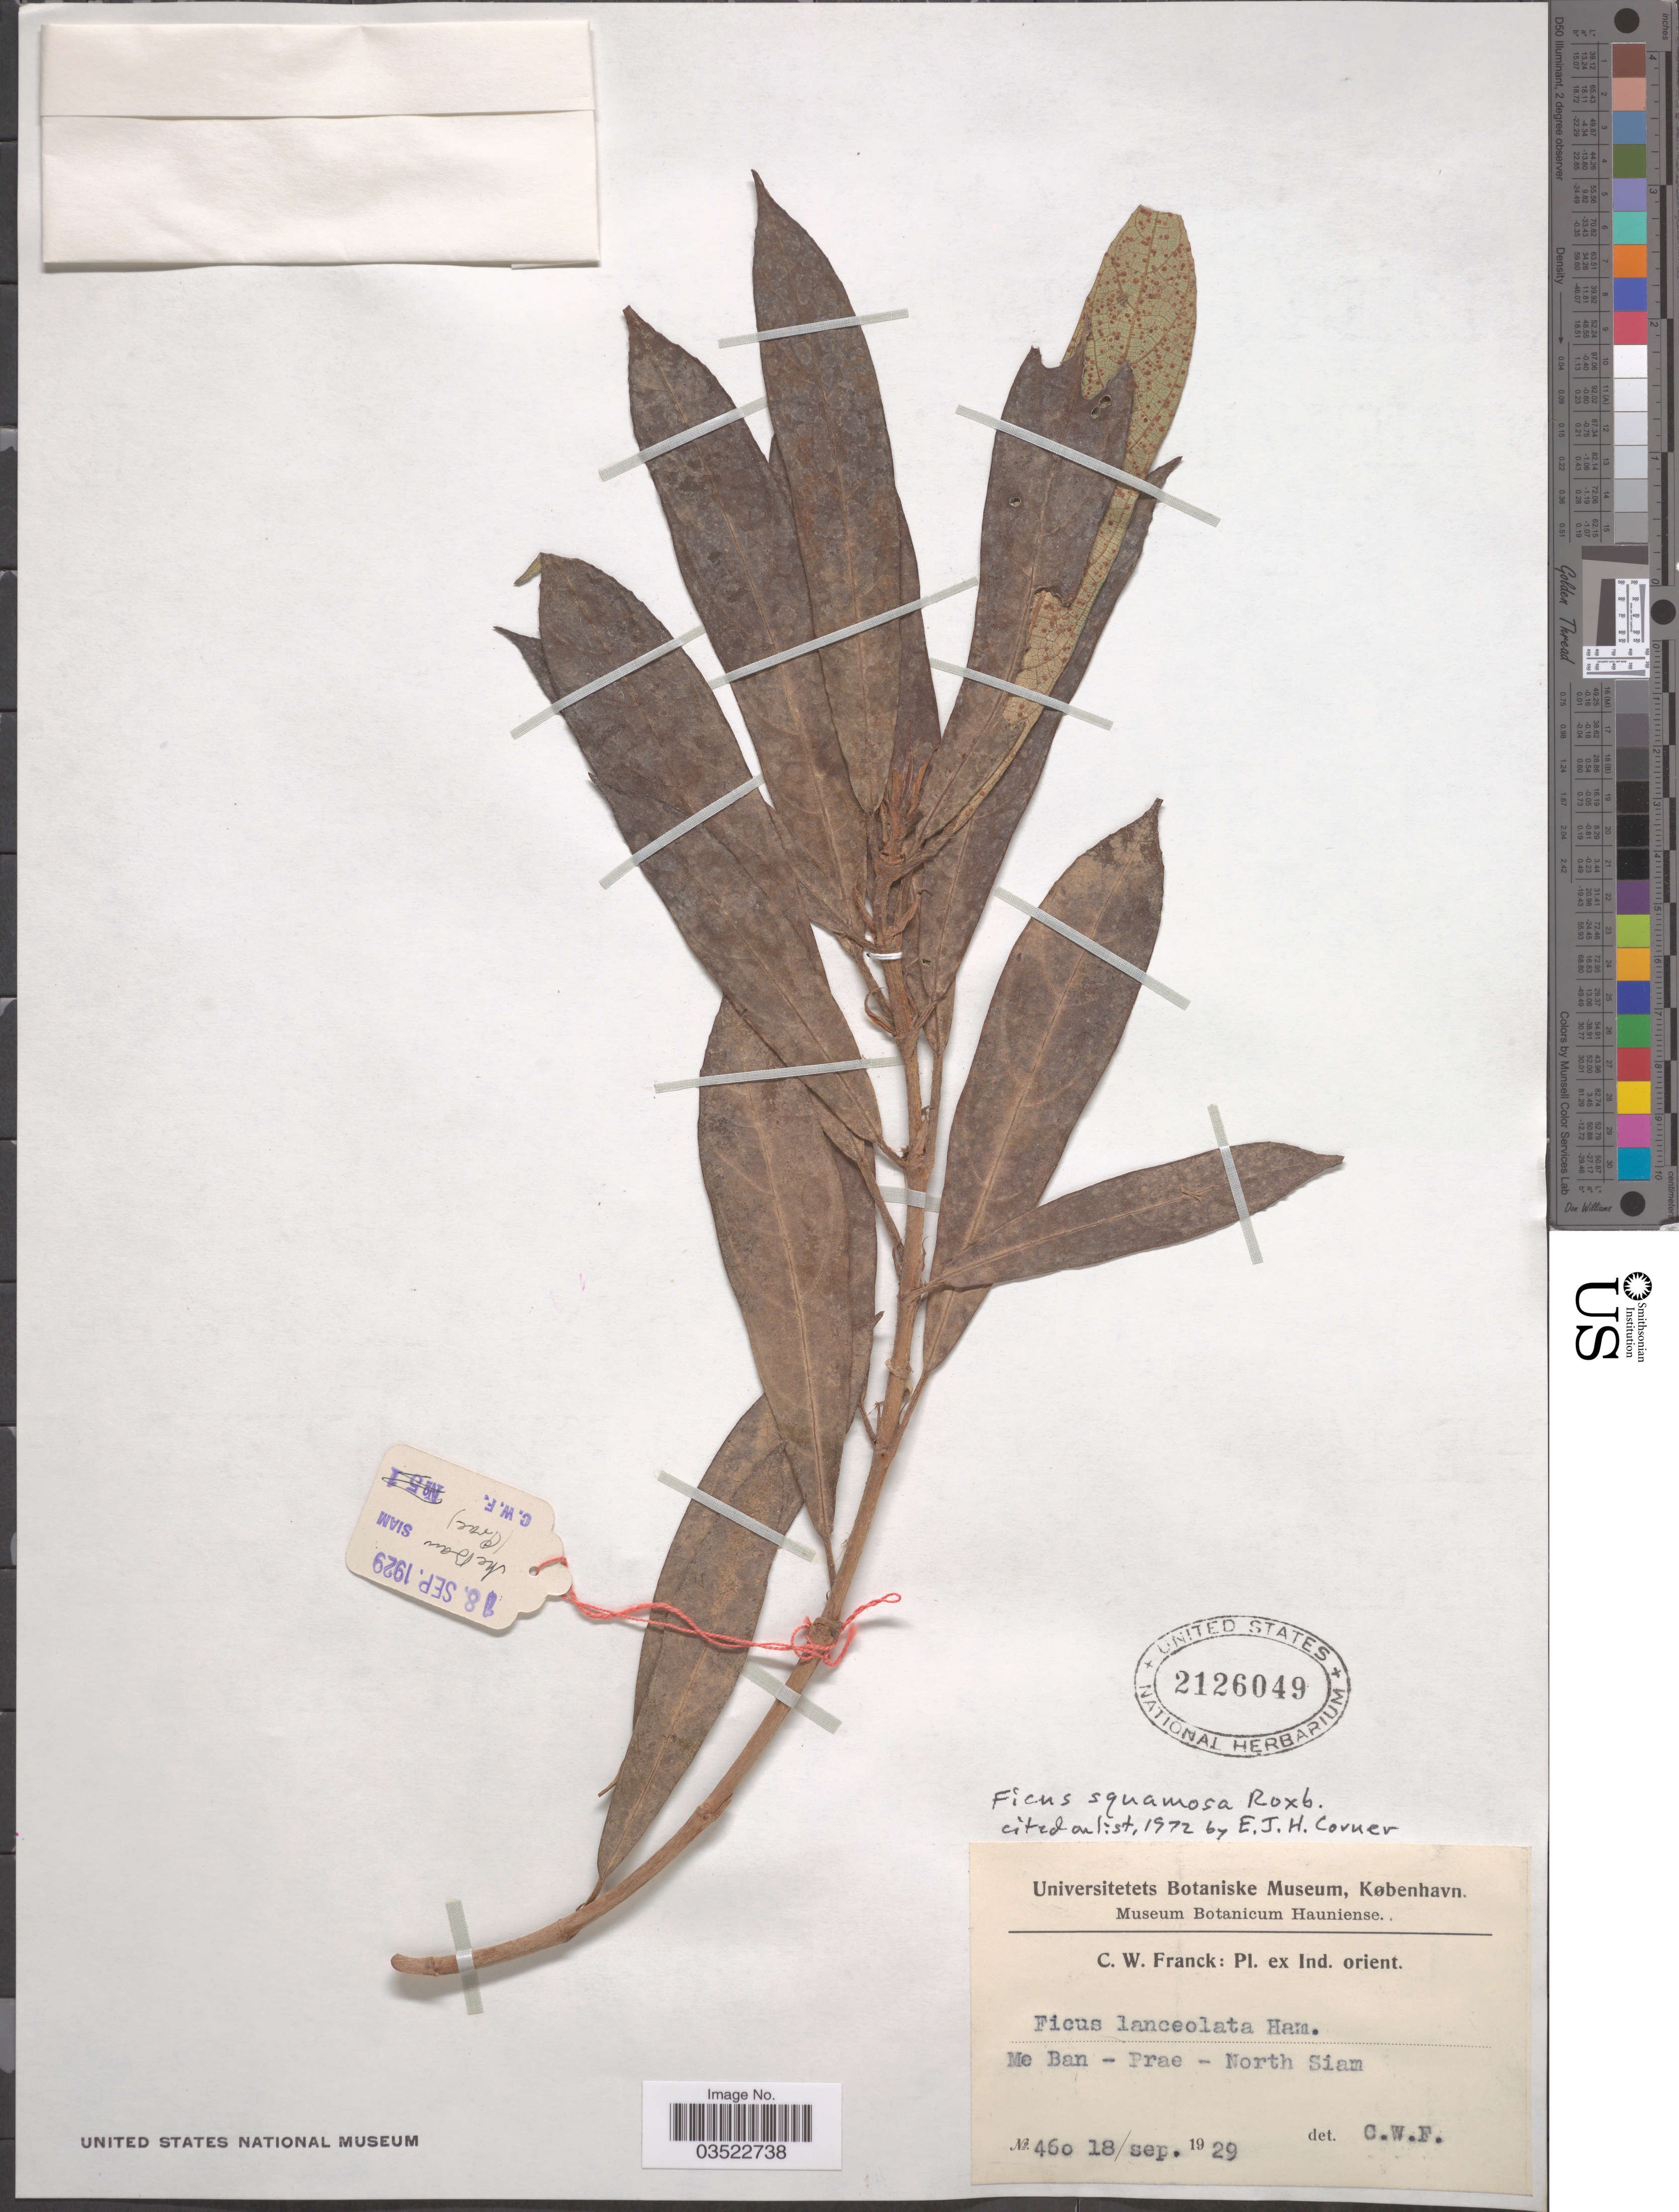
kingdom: Plantae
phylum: Tracheophyta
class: Magnoliopsida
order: Rosales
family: Moraceae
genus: Ficus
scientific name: Ficus squamosa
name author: Roxb.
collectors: C. Franck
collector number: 460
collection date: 1929-09-18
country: Thailand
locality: Me Ban- Prae- North Siam.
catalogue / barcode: US 2126049